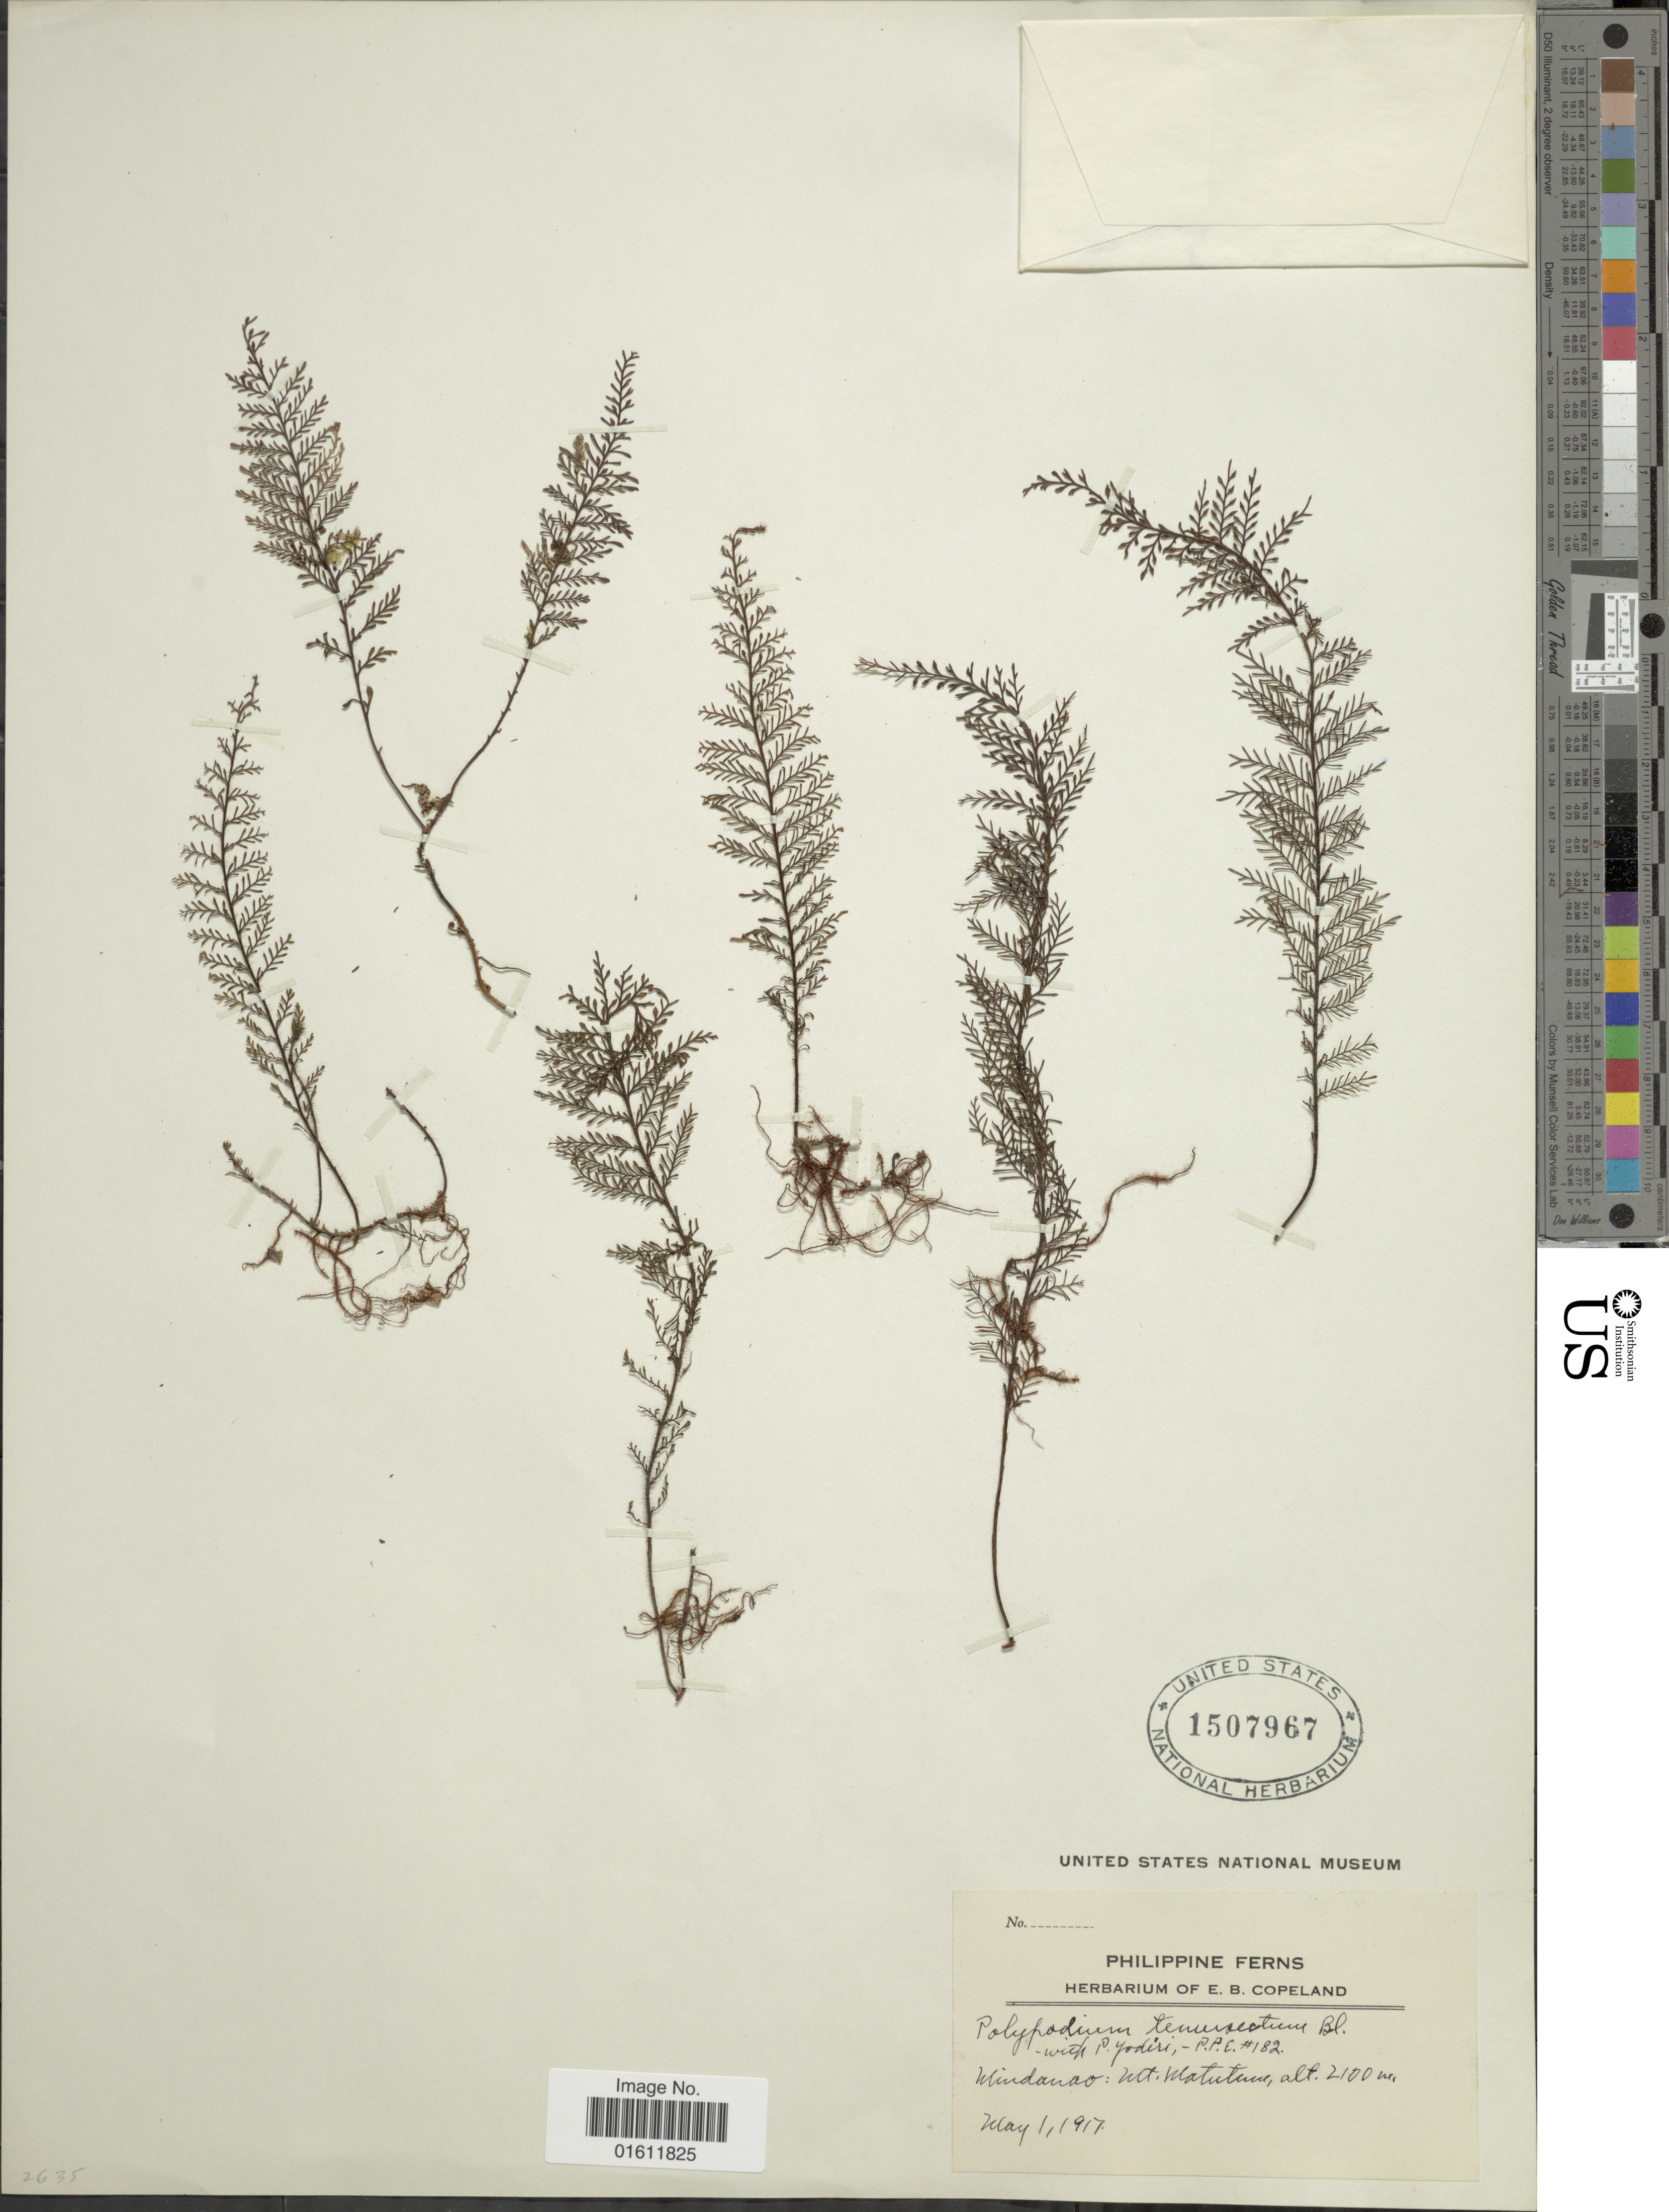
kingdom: Plantae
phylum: Tracheophyta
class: Polypodiopsida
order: Polypodiales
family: Polypodiaceae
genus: Themelium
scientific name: Themelium tenuisectum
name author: (Blume) Parris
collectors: ex herb. E. B. Copeland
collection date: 1917-05-01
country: Philippines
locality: Mindanao: Mt. Matutum.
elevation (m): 2100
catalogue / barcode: US 1507967